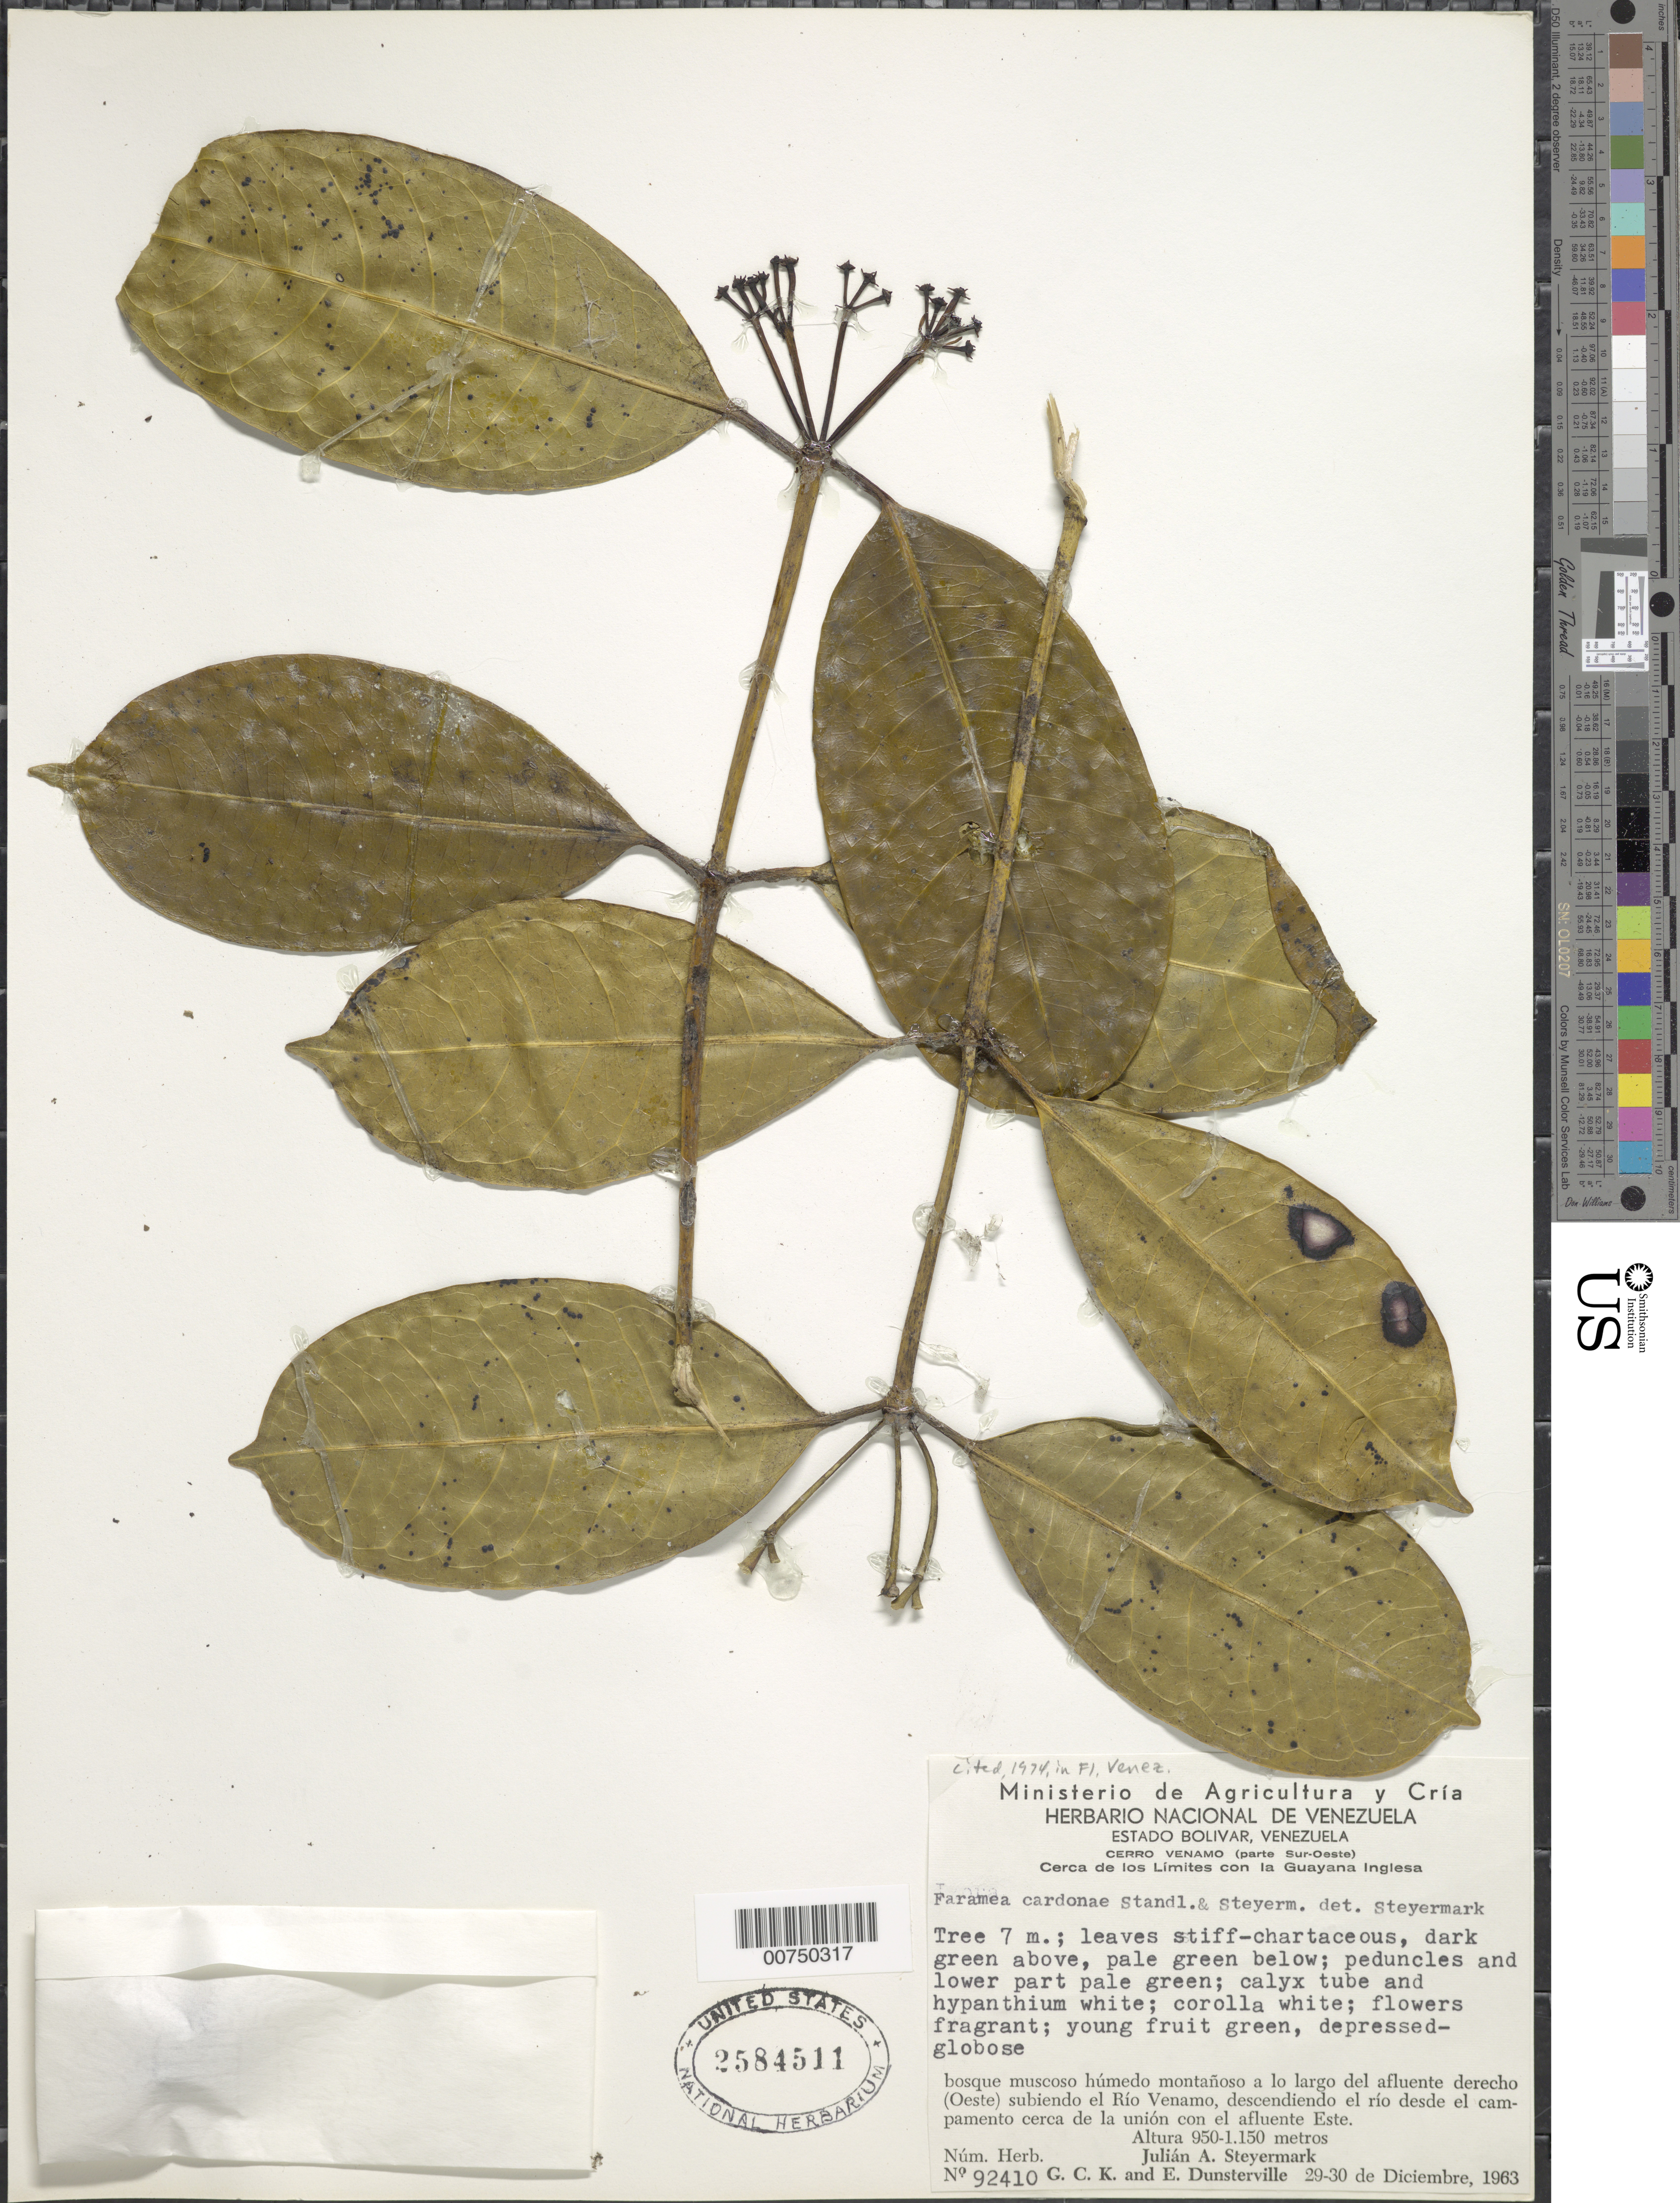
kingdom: Plantae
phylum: Tracheophyta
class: Magnoliopsida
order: Gentianales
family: Rubiaceae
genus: Faramea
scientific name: Faramea cardonae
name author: Standl. & Steyerm.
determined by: Steyermark, Julian A., (VEN)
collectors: J. Steyermark, G. C. K. Dunsterville & E. Dunsterville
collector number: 92410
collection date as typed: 29-Dec-63 to 30-Dec-63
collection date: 1963-12-29/1963-12-30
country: Venezuela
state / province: Bolívar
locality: Cerro Venamo, SW part, Río Venamo, descendiendo el río desde el campamento cerca de la unión con el afluente Este. Cerca de los limites con la Guayana inglesa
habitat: Bosque muscoso humedo montanoso a lo largo del rio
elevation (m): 950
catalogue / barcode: US 2584511